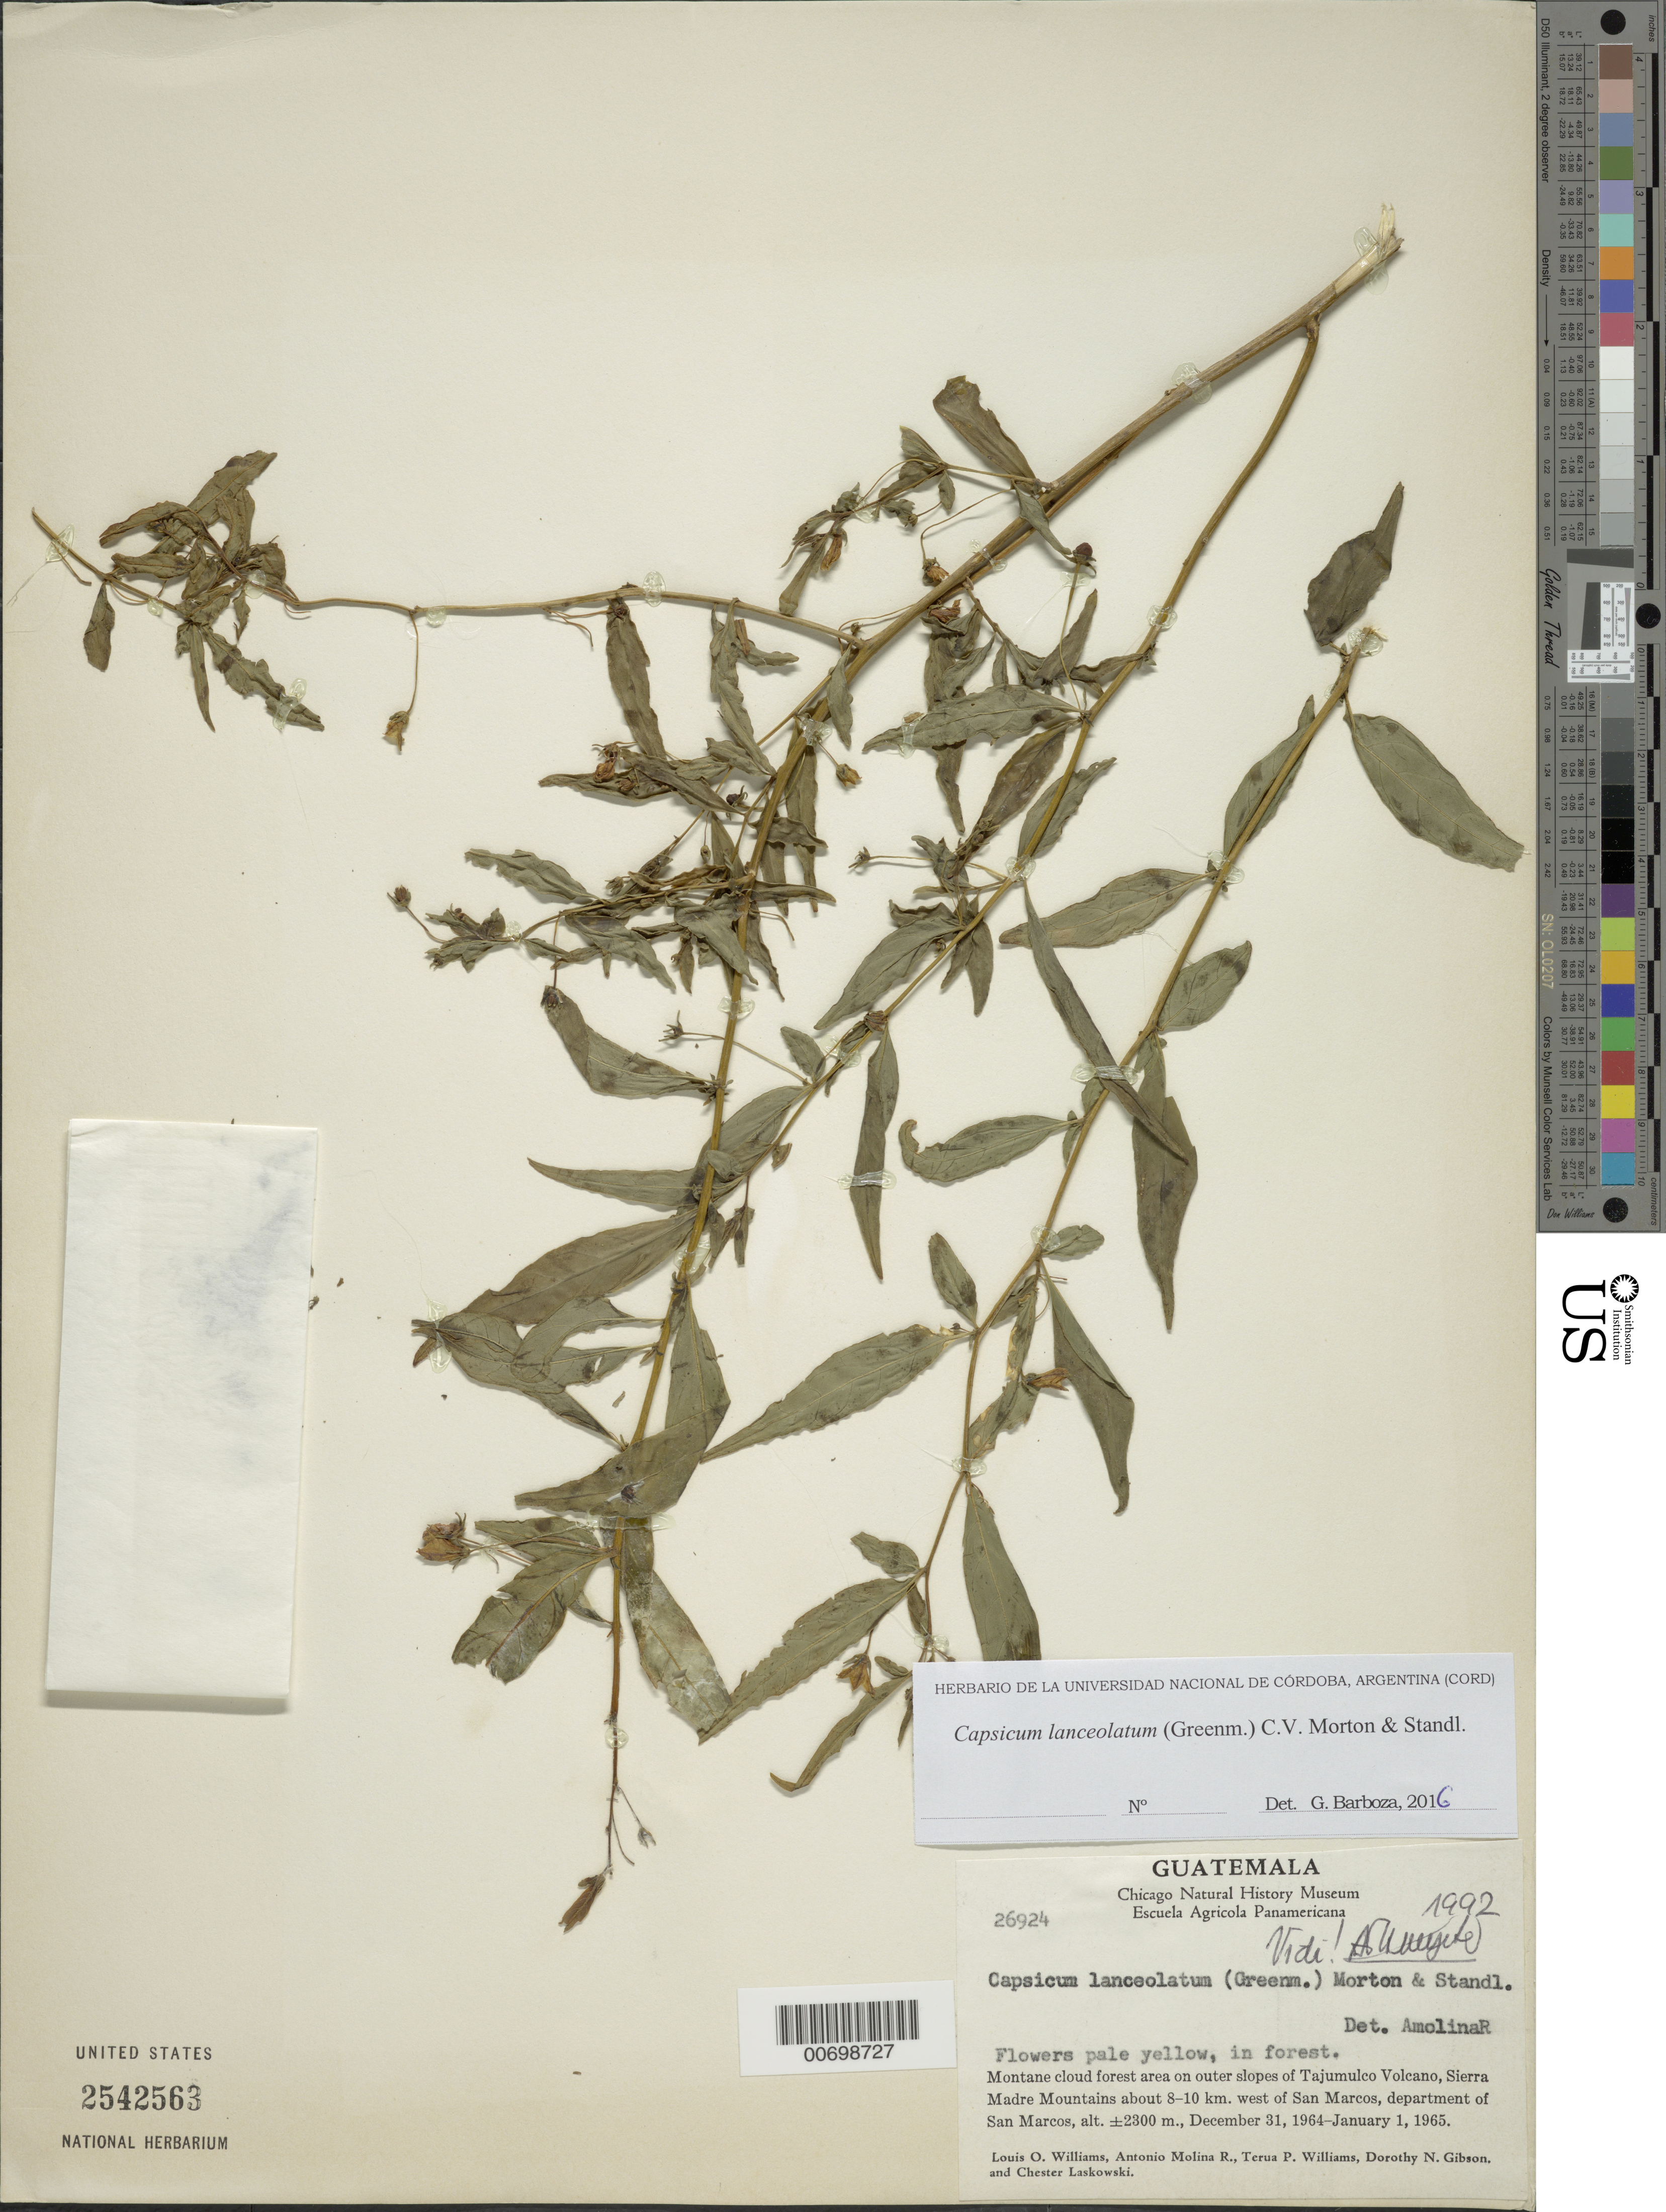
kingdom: Plantae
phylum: Tracheophyta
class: Magnoliopsida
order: Solanales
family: Solanaceae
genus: Capsicum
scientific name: Capsicum lanceolatum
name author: (Greenm.) C.V. Morton & Standl.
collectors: L. O. Williams, A. Molina R., T. Williams, D. Gibson & C. Laskowski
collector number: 26924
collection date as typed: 01 Jan 1965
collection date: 1965-01-01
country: Guatemala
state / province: San Marcos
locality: about 8-19 km west of San Marcos city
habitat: Montane cloud forest area on outer slopes of Tajumulco Volcano, Sierra Madre Mountains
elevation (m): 2300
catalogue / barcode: US 2542563